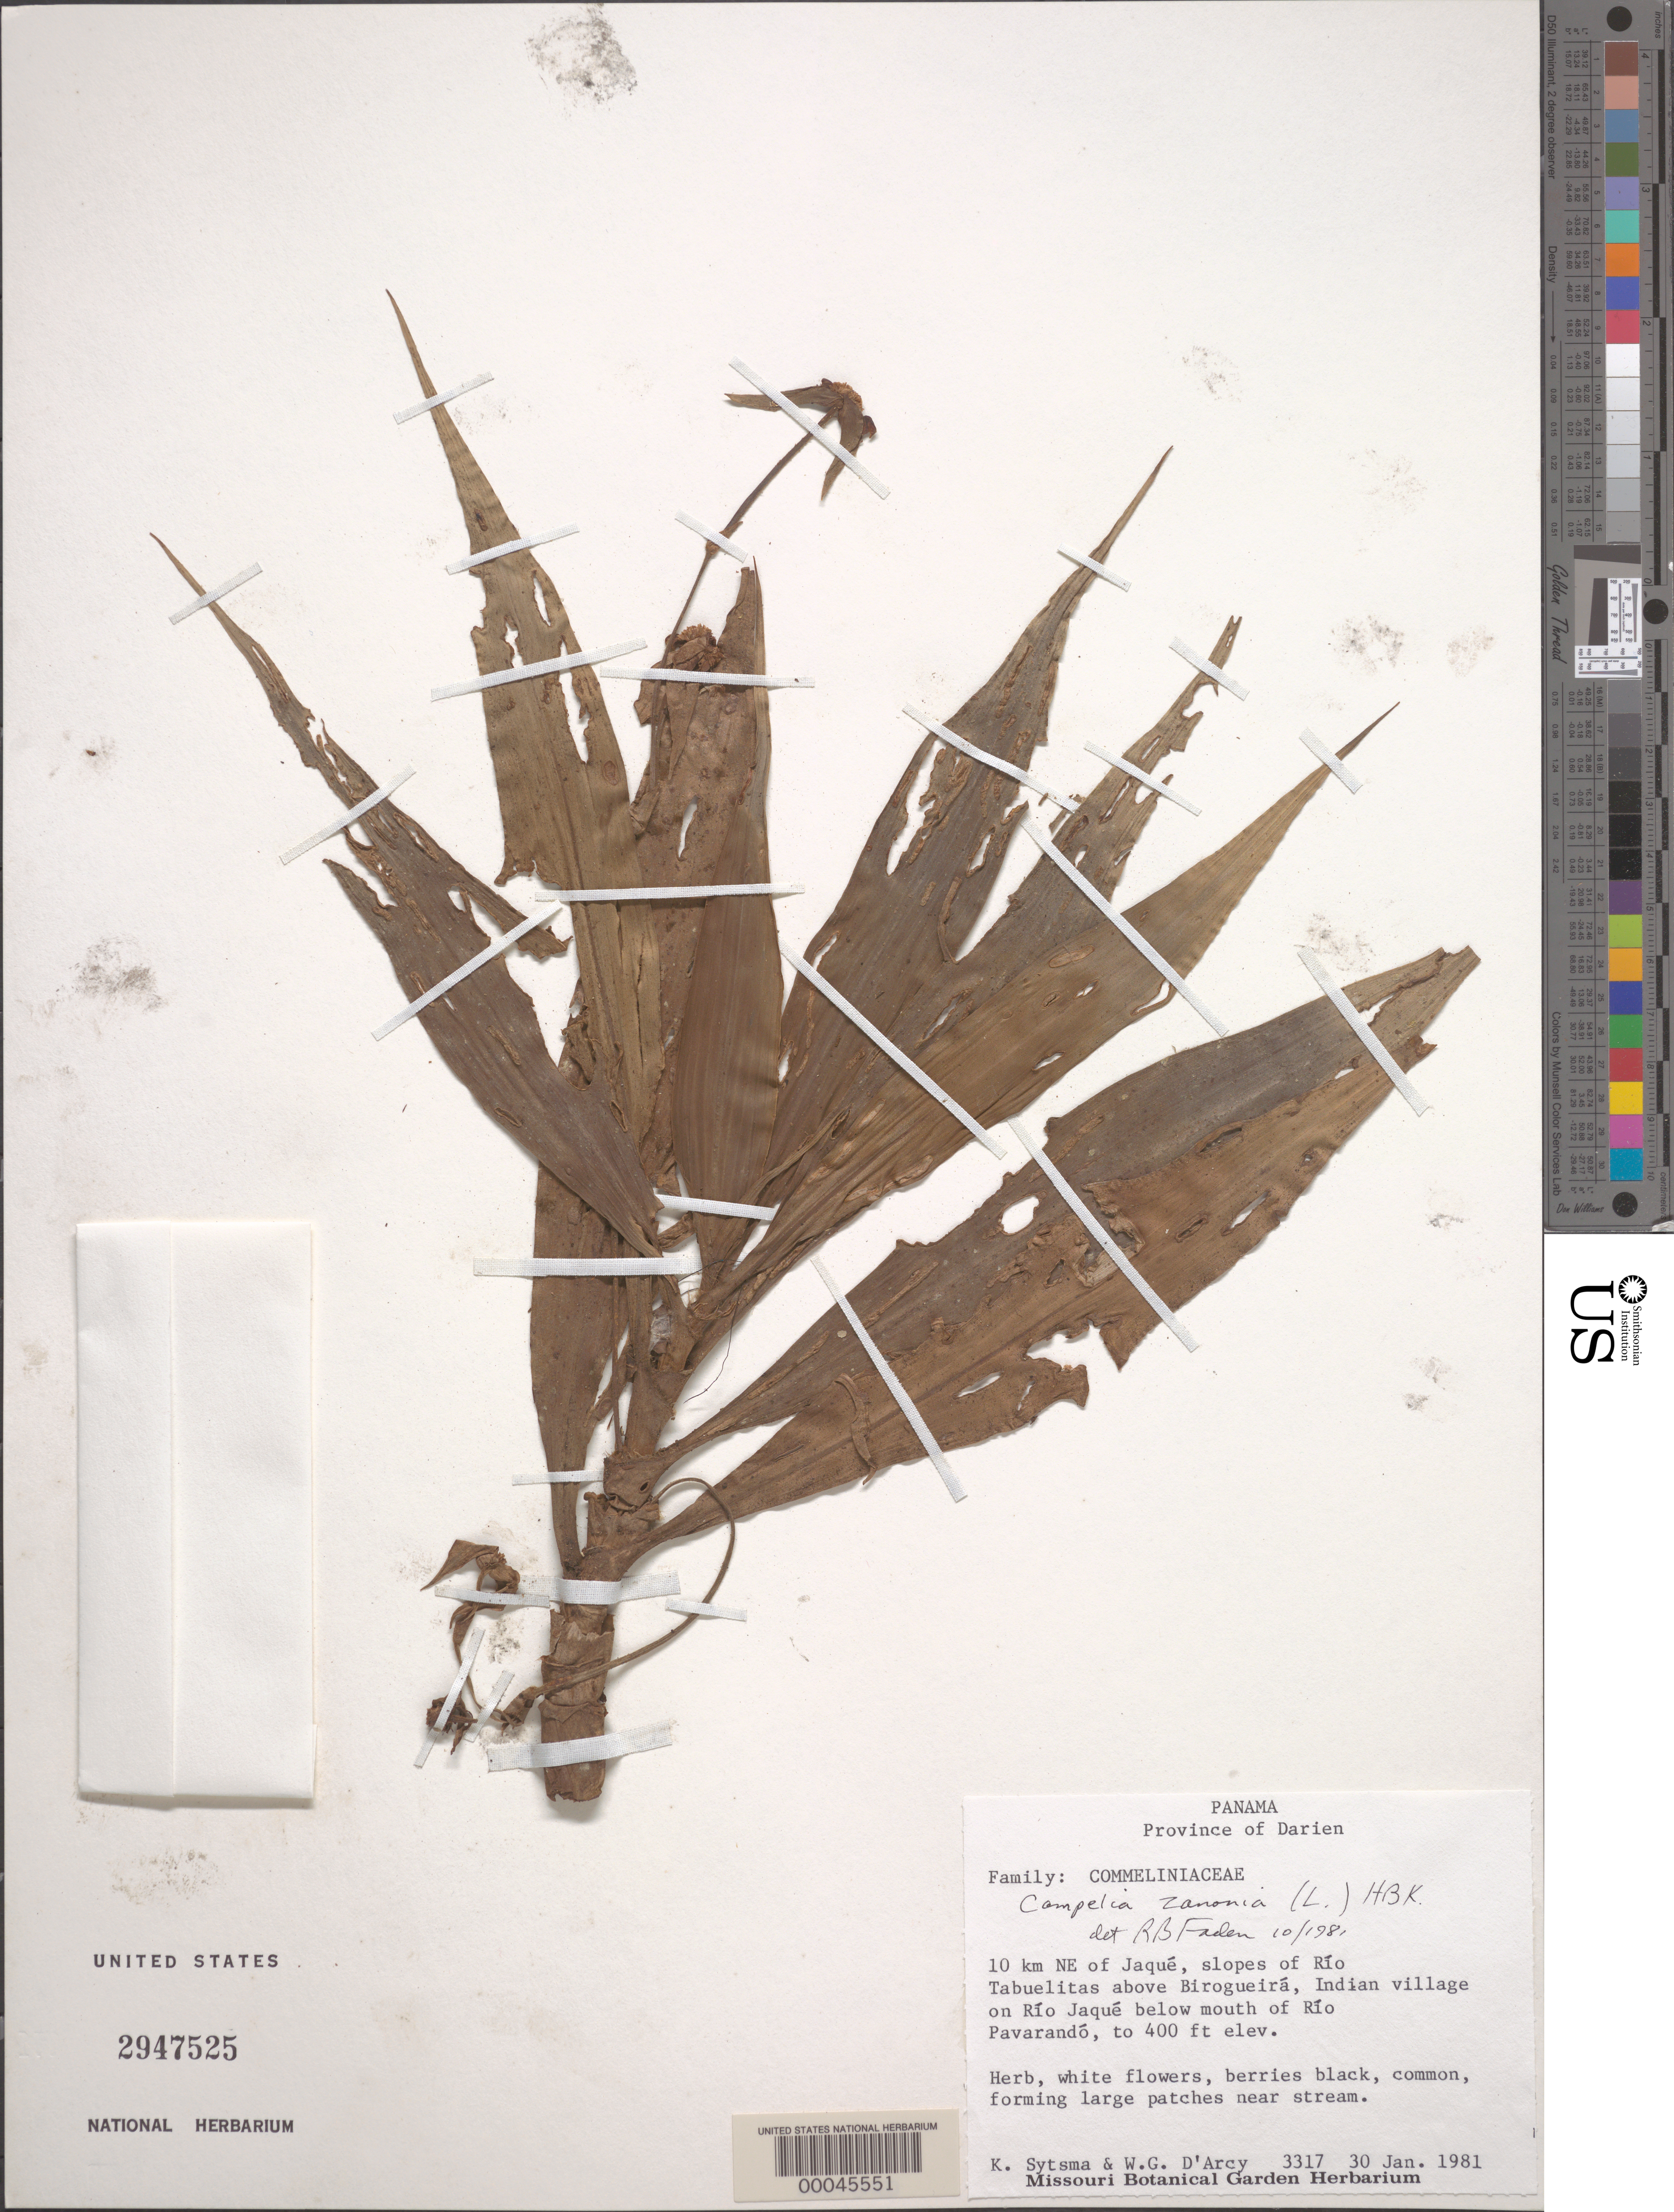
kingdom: Plantae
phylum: Tracheophyta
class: Liliopsida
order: Commelinales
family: Commelinaceae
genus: Tradescantia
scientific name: Tradescantia zanonia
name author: (L.) Sw.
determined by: Faden, Robert B., (US), Smithsonian Institution - National Museum of Natural History (UNITED STATES)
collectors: K. J. Sytsma & W. G. D'Arcy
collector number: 3317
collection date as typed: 30 Jan 1981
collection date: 1981-01-30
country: Panama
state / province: Darién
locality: NE of Jaque, Rio TabueLitas above Birogueira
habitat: Near stream, slopes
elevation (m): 122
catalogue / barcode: US 2947525